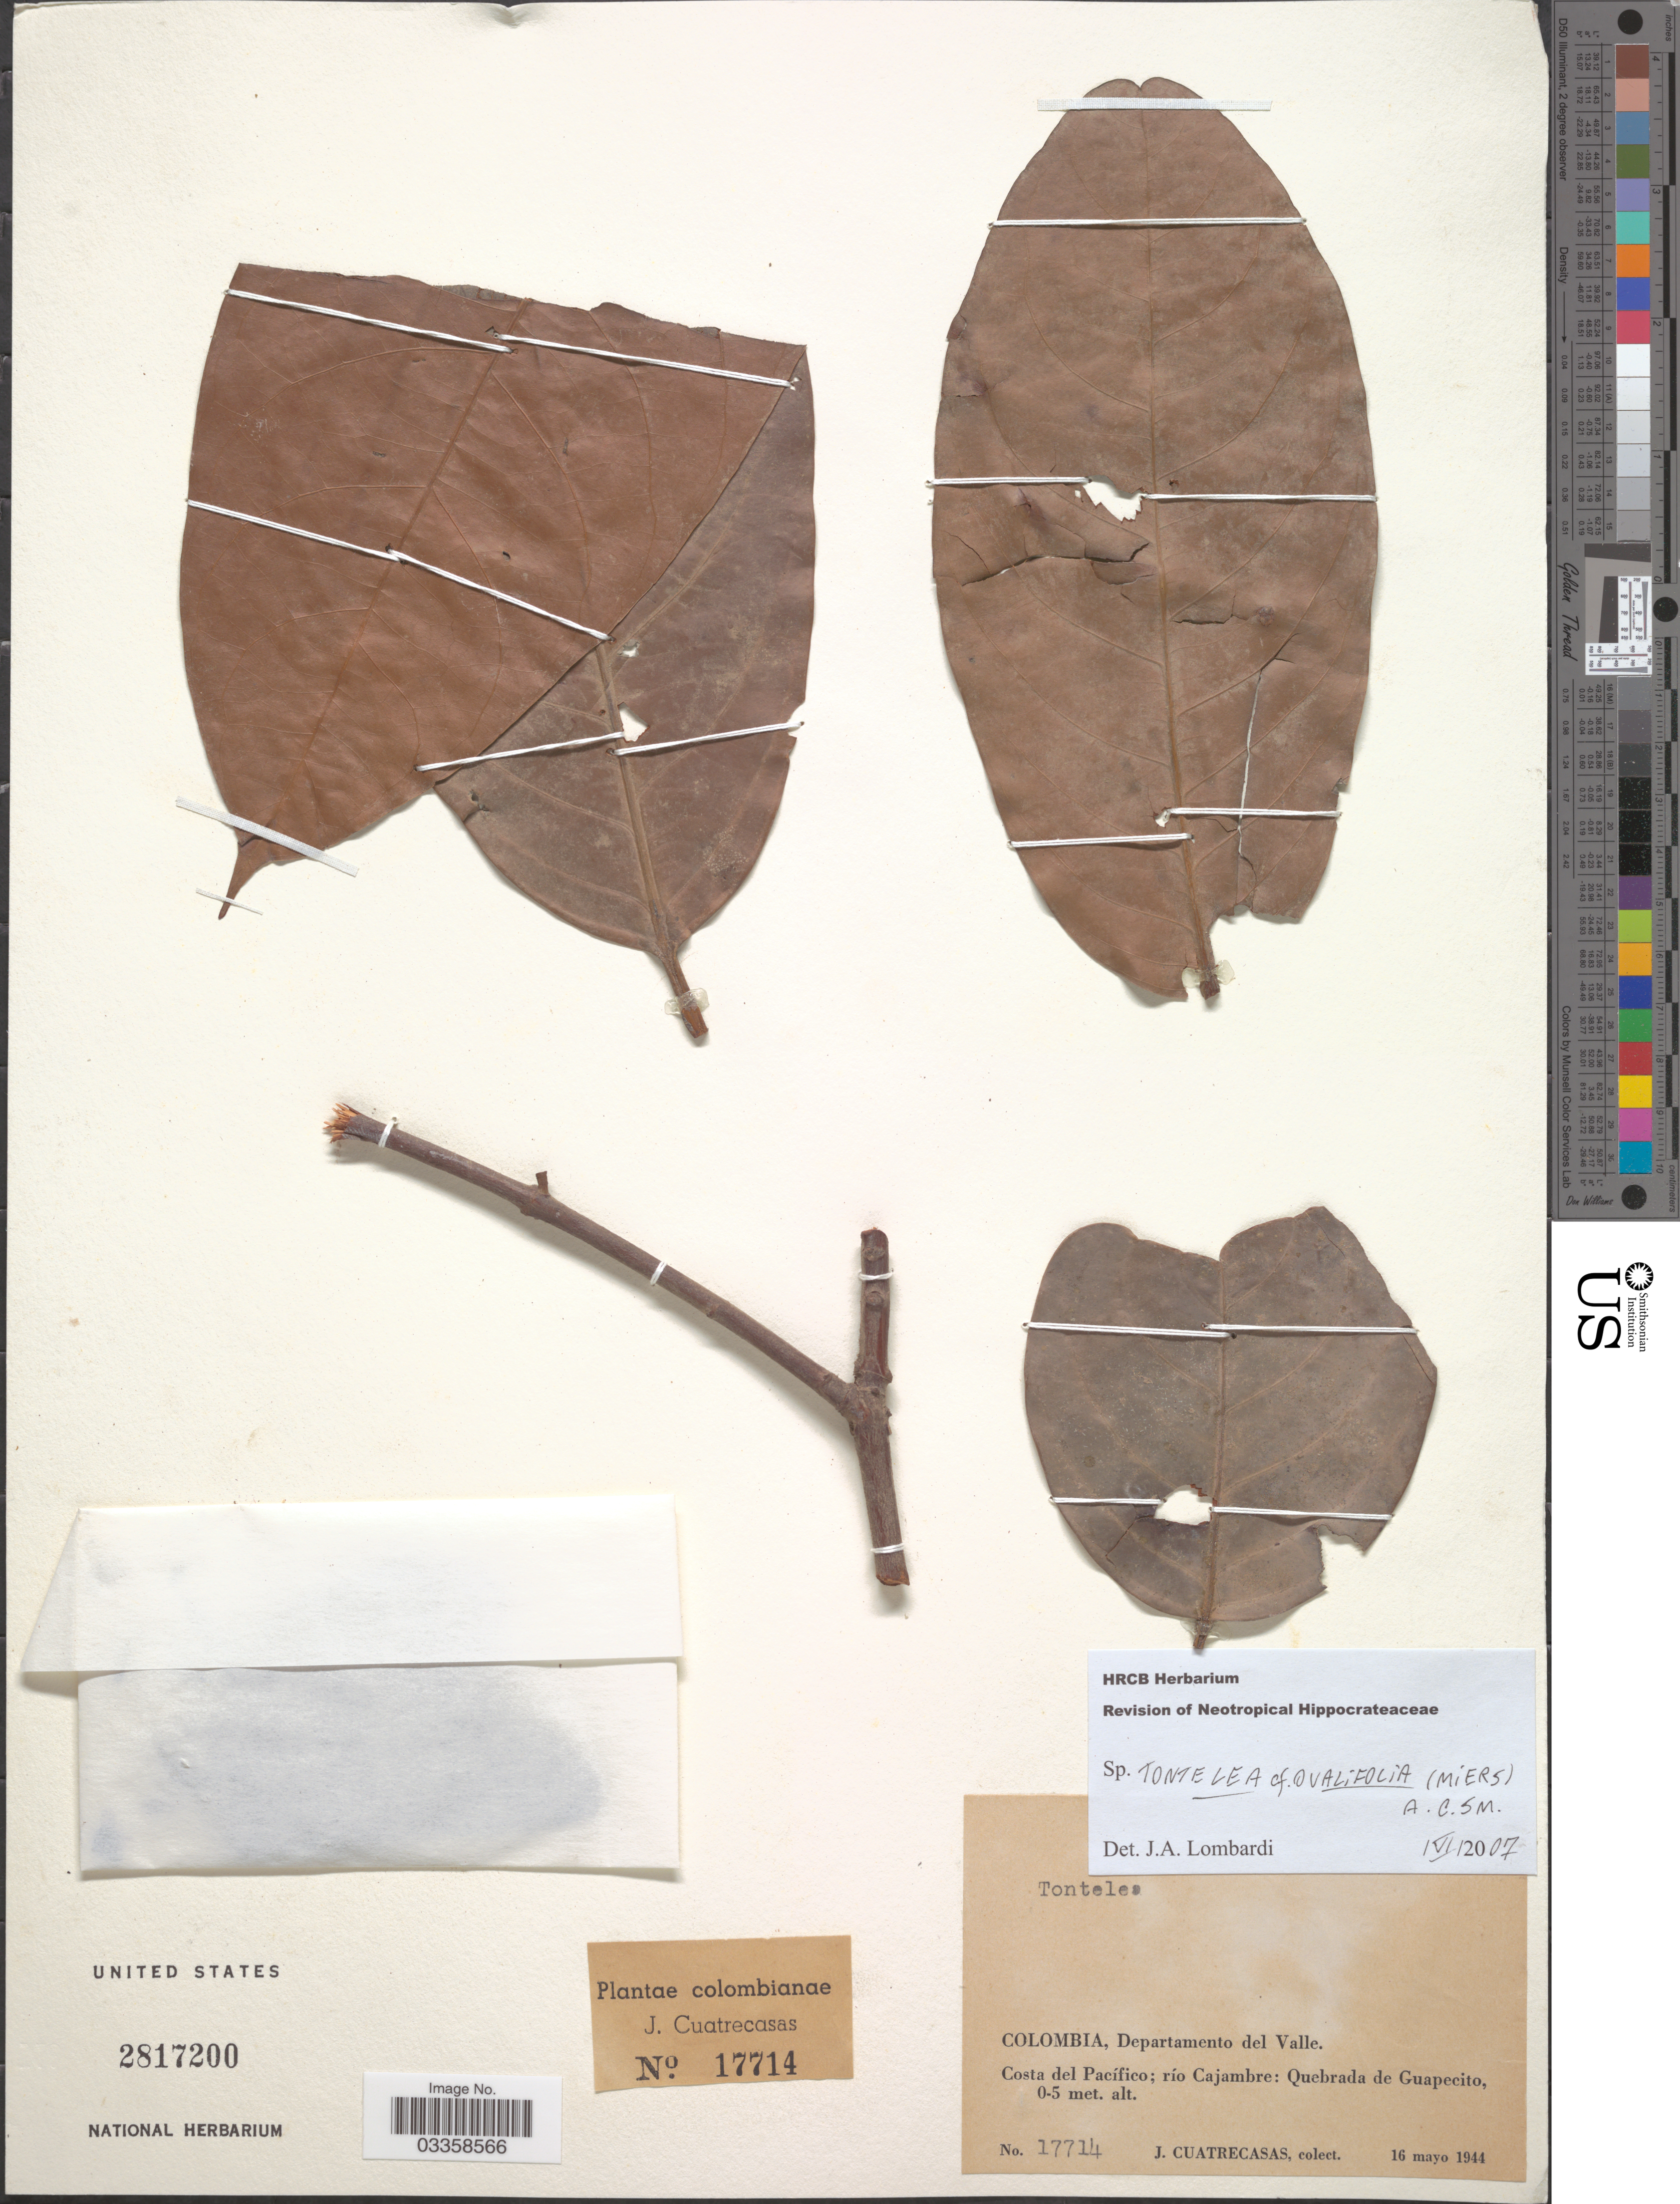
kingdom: Plantae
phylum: Tracheophyta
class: Magnoliopsida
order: Celastrales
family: Celastraceae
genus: Tontelea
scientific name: Tontelea ovalifolia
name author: (Miers) A.C. Sm.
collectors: J. Cuatrecasas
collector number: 17714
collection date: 1944-05-16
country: Colombia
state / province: Valle del Cauca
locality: Departamento del Valle. Costa del Pacífico; río Cajambre: Quebrada de Guapecito.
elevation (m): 0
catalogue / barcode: US 2817200